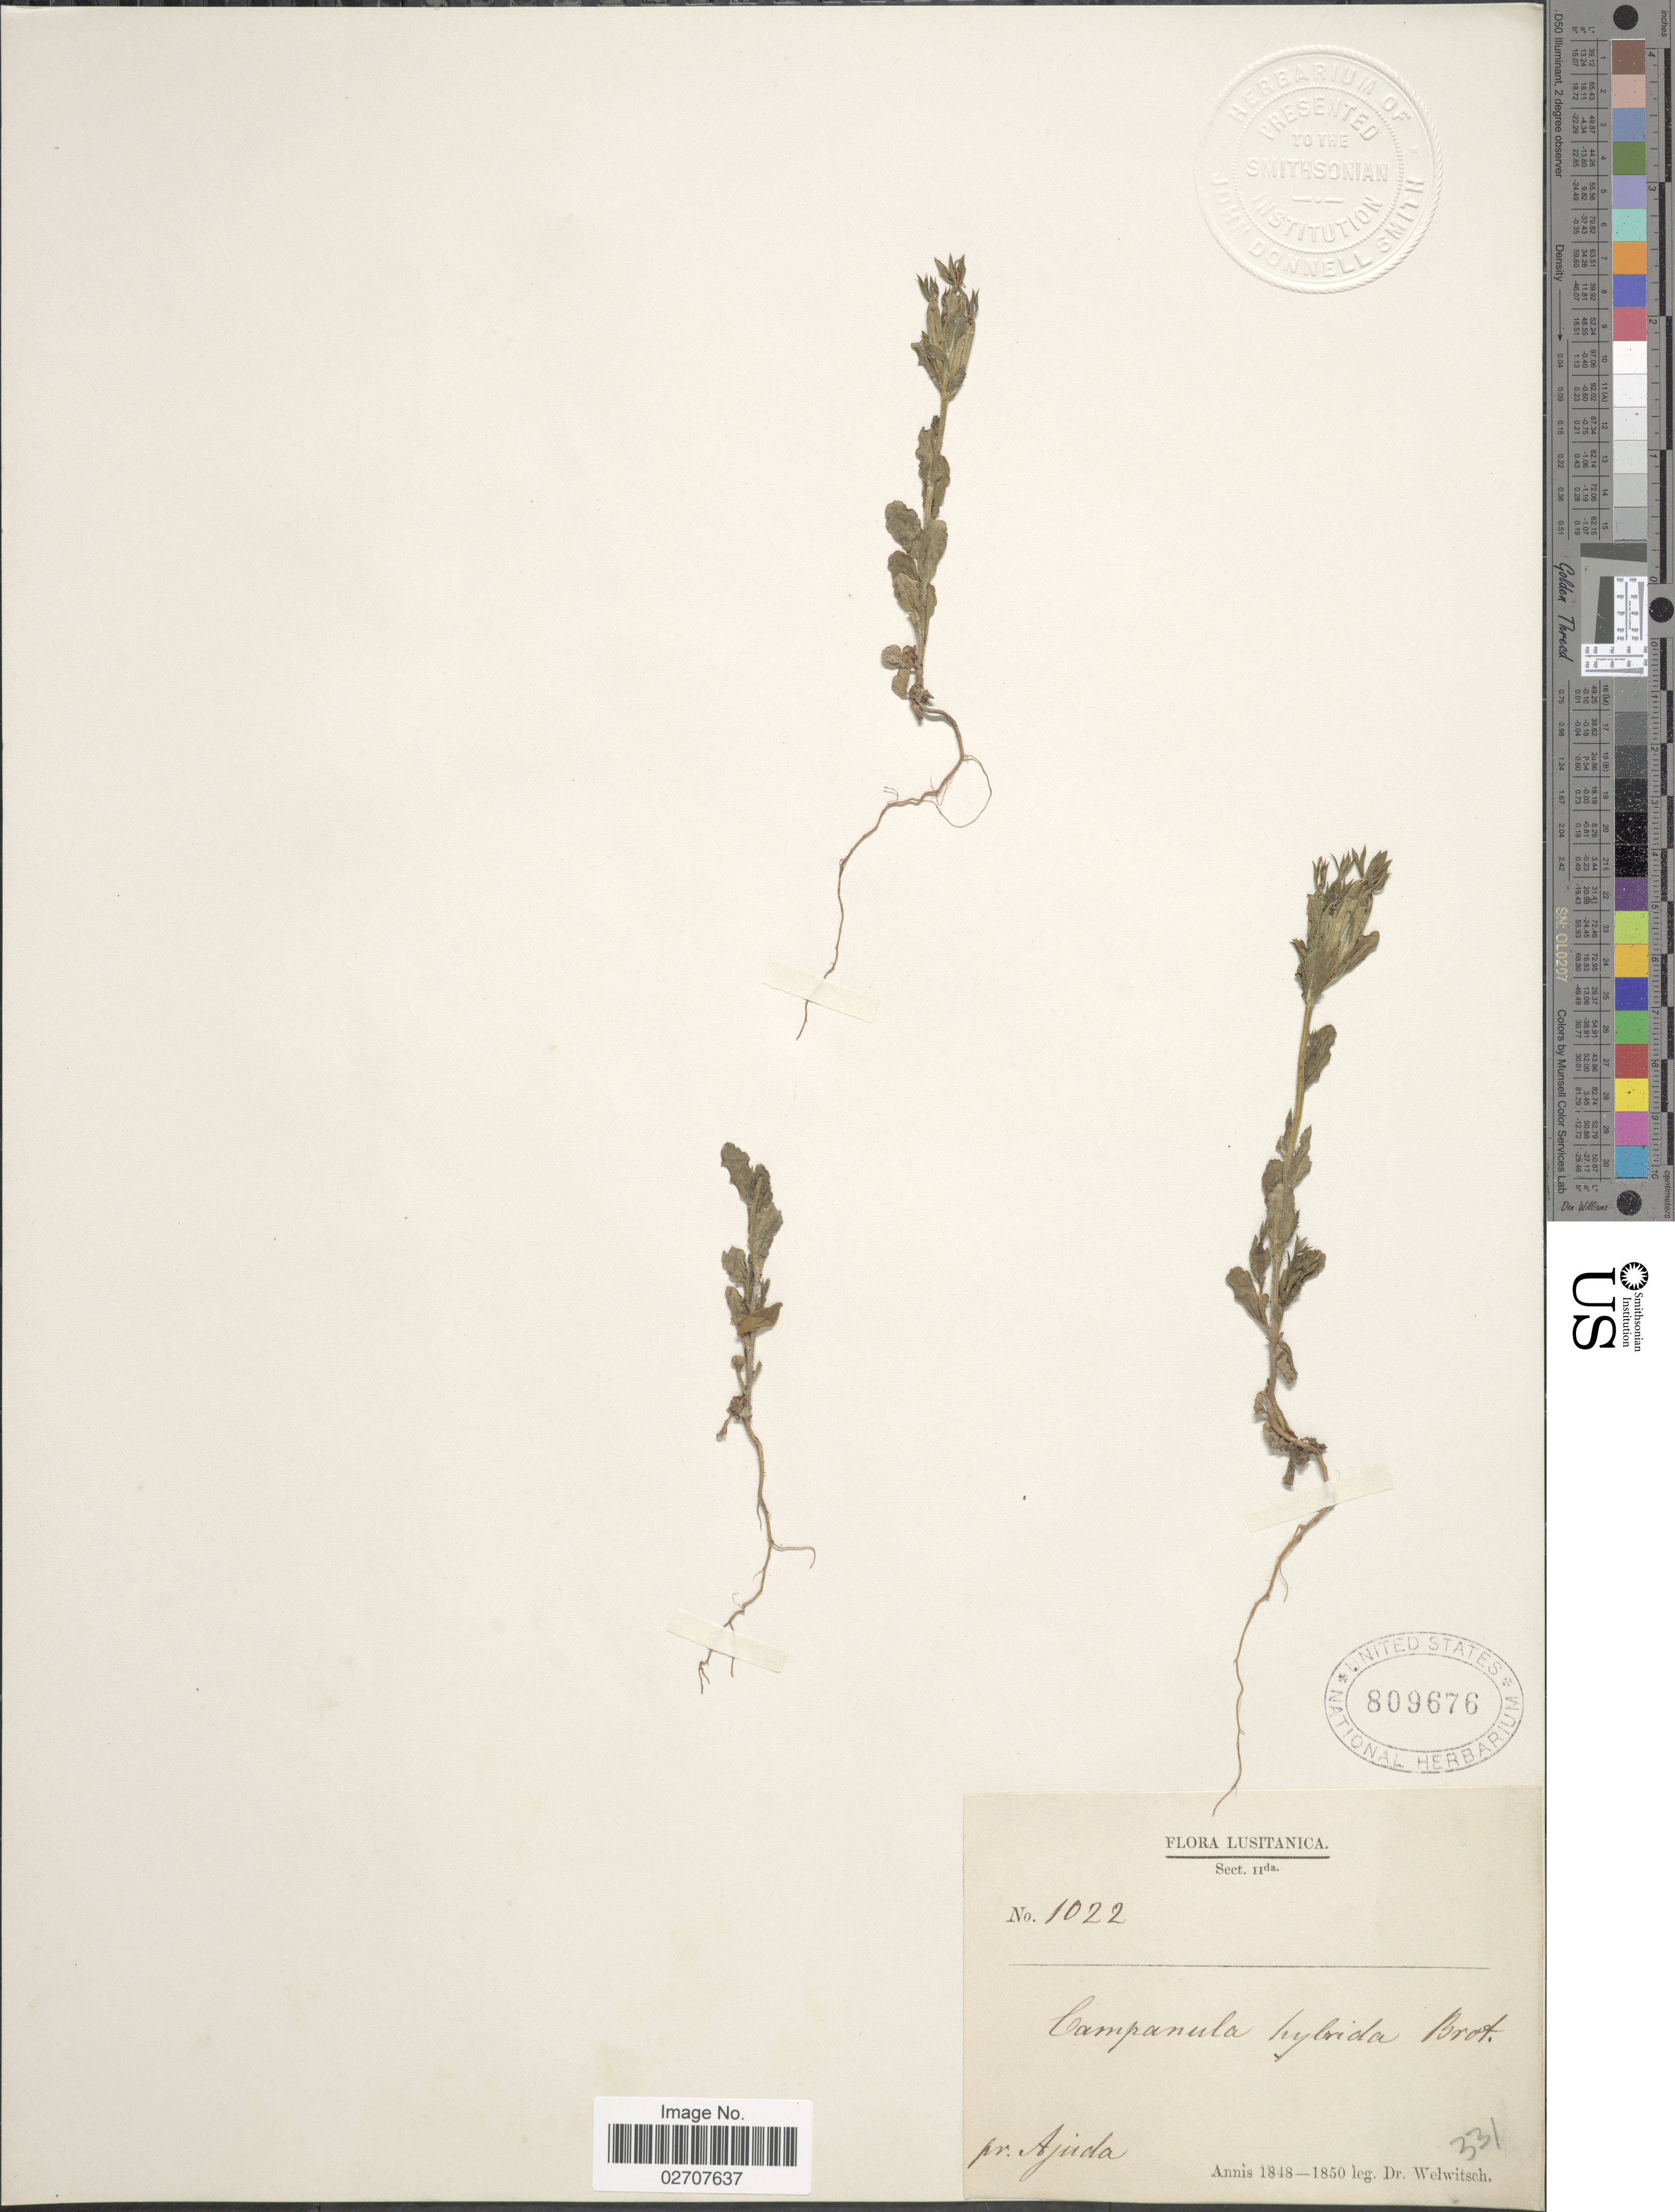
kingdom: Plantae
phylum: Tracheophyta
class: Magnoliopsida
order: Asterales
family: Campanulaceae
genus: Campanula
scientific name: Campanula hybrida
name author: L.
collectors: -. Welwitsch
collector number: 1022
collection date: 1848/1850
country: Portugal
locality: Lusitanica. Sect. IIda. pr. Ajuda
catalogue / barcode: US 809676